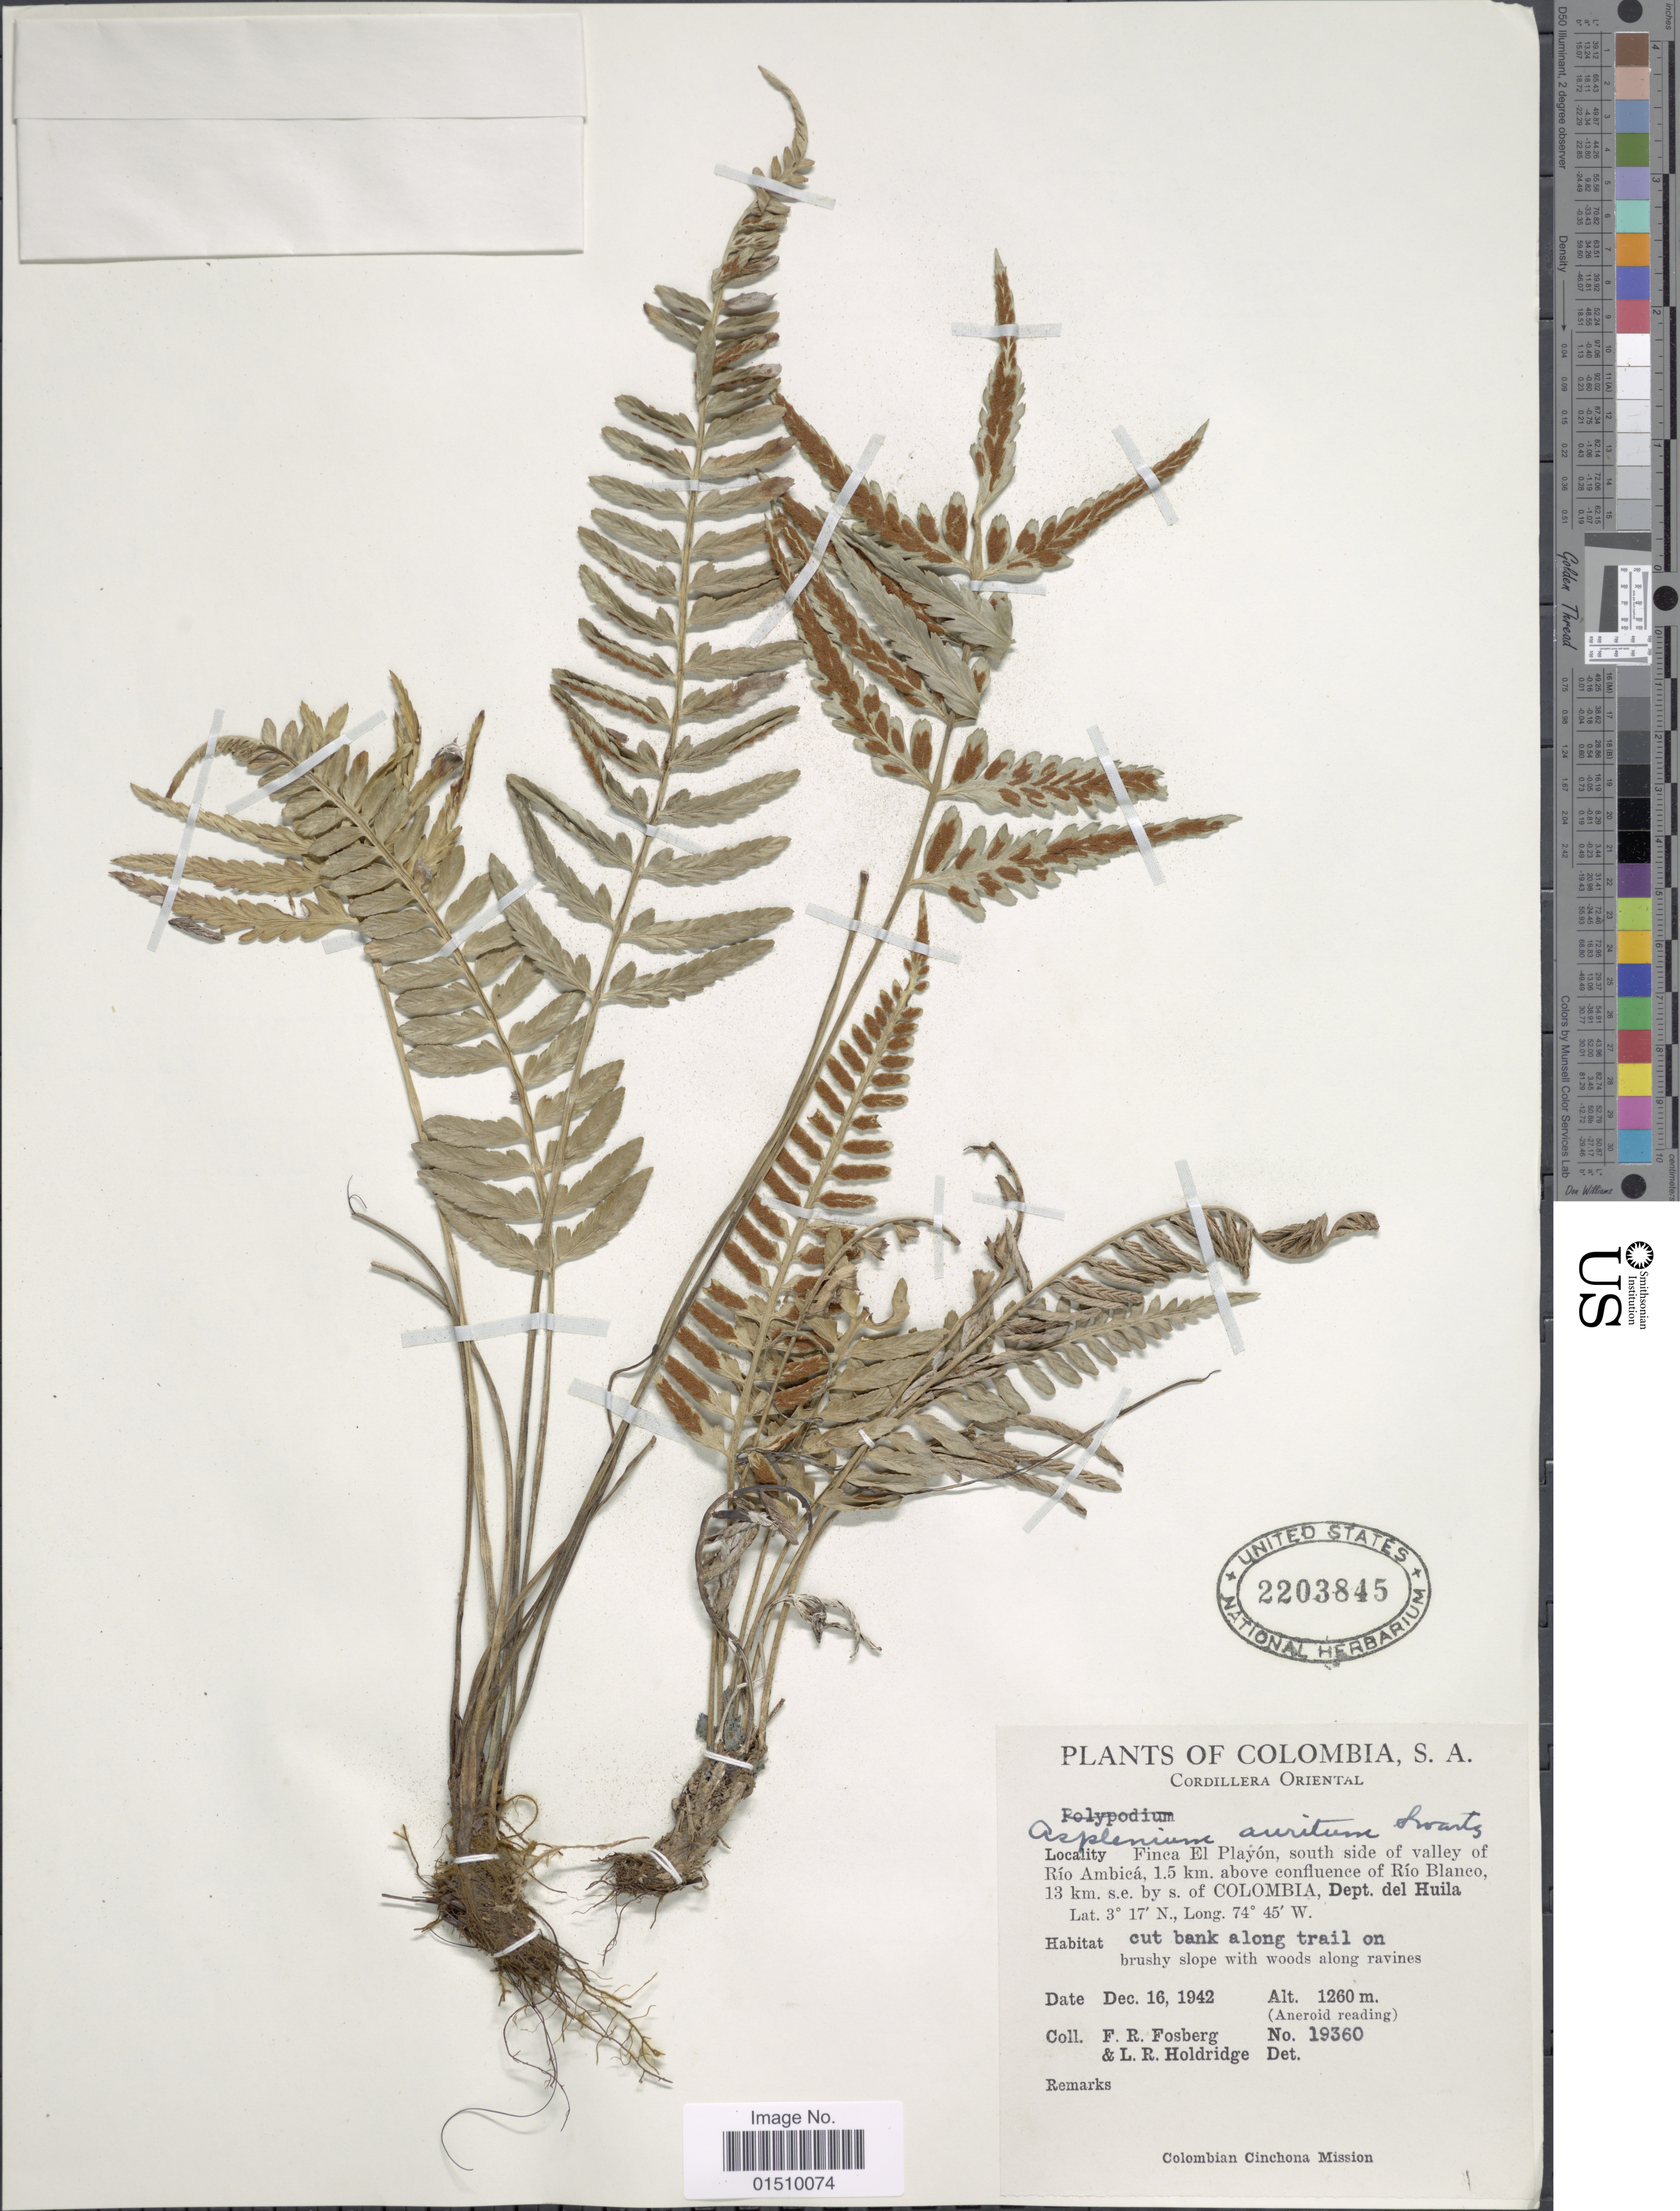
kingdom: Plantae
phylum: Tracheophyta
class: Polypodiopsida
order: Polypodiales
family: Aspleniaceae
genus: Asplenium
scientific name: Asplenium auritum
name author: Sw.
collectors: F. R. Fosberg & L. Holdridge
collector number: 19360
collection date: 1942-12-16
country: Colombia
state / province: Huila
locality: Colombia, S.A., Cordillera Oriental, Finca El Playon, south side of valley of Rio Ambica, 1.5 km. above confluence of Rio Blanco, 13 km. s.e. by s. of COLOMBIA, Dept. de Huila.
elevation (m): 1260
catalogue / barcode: US 2203845